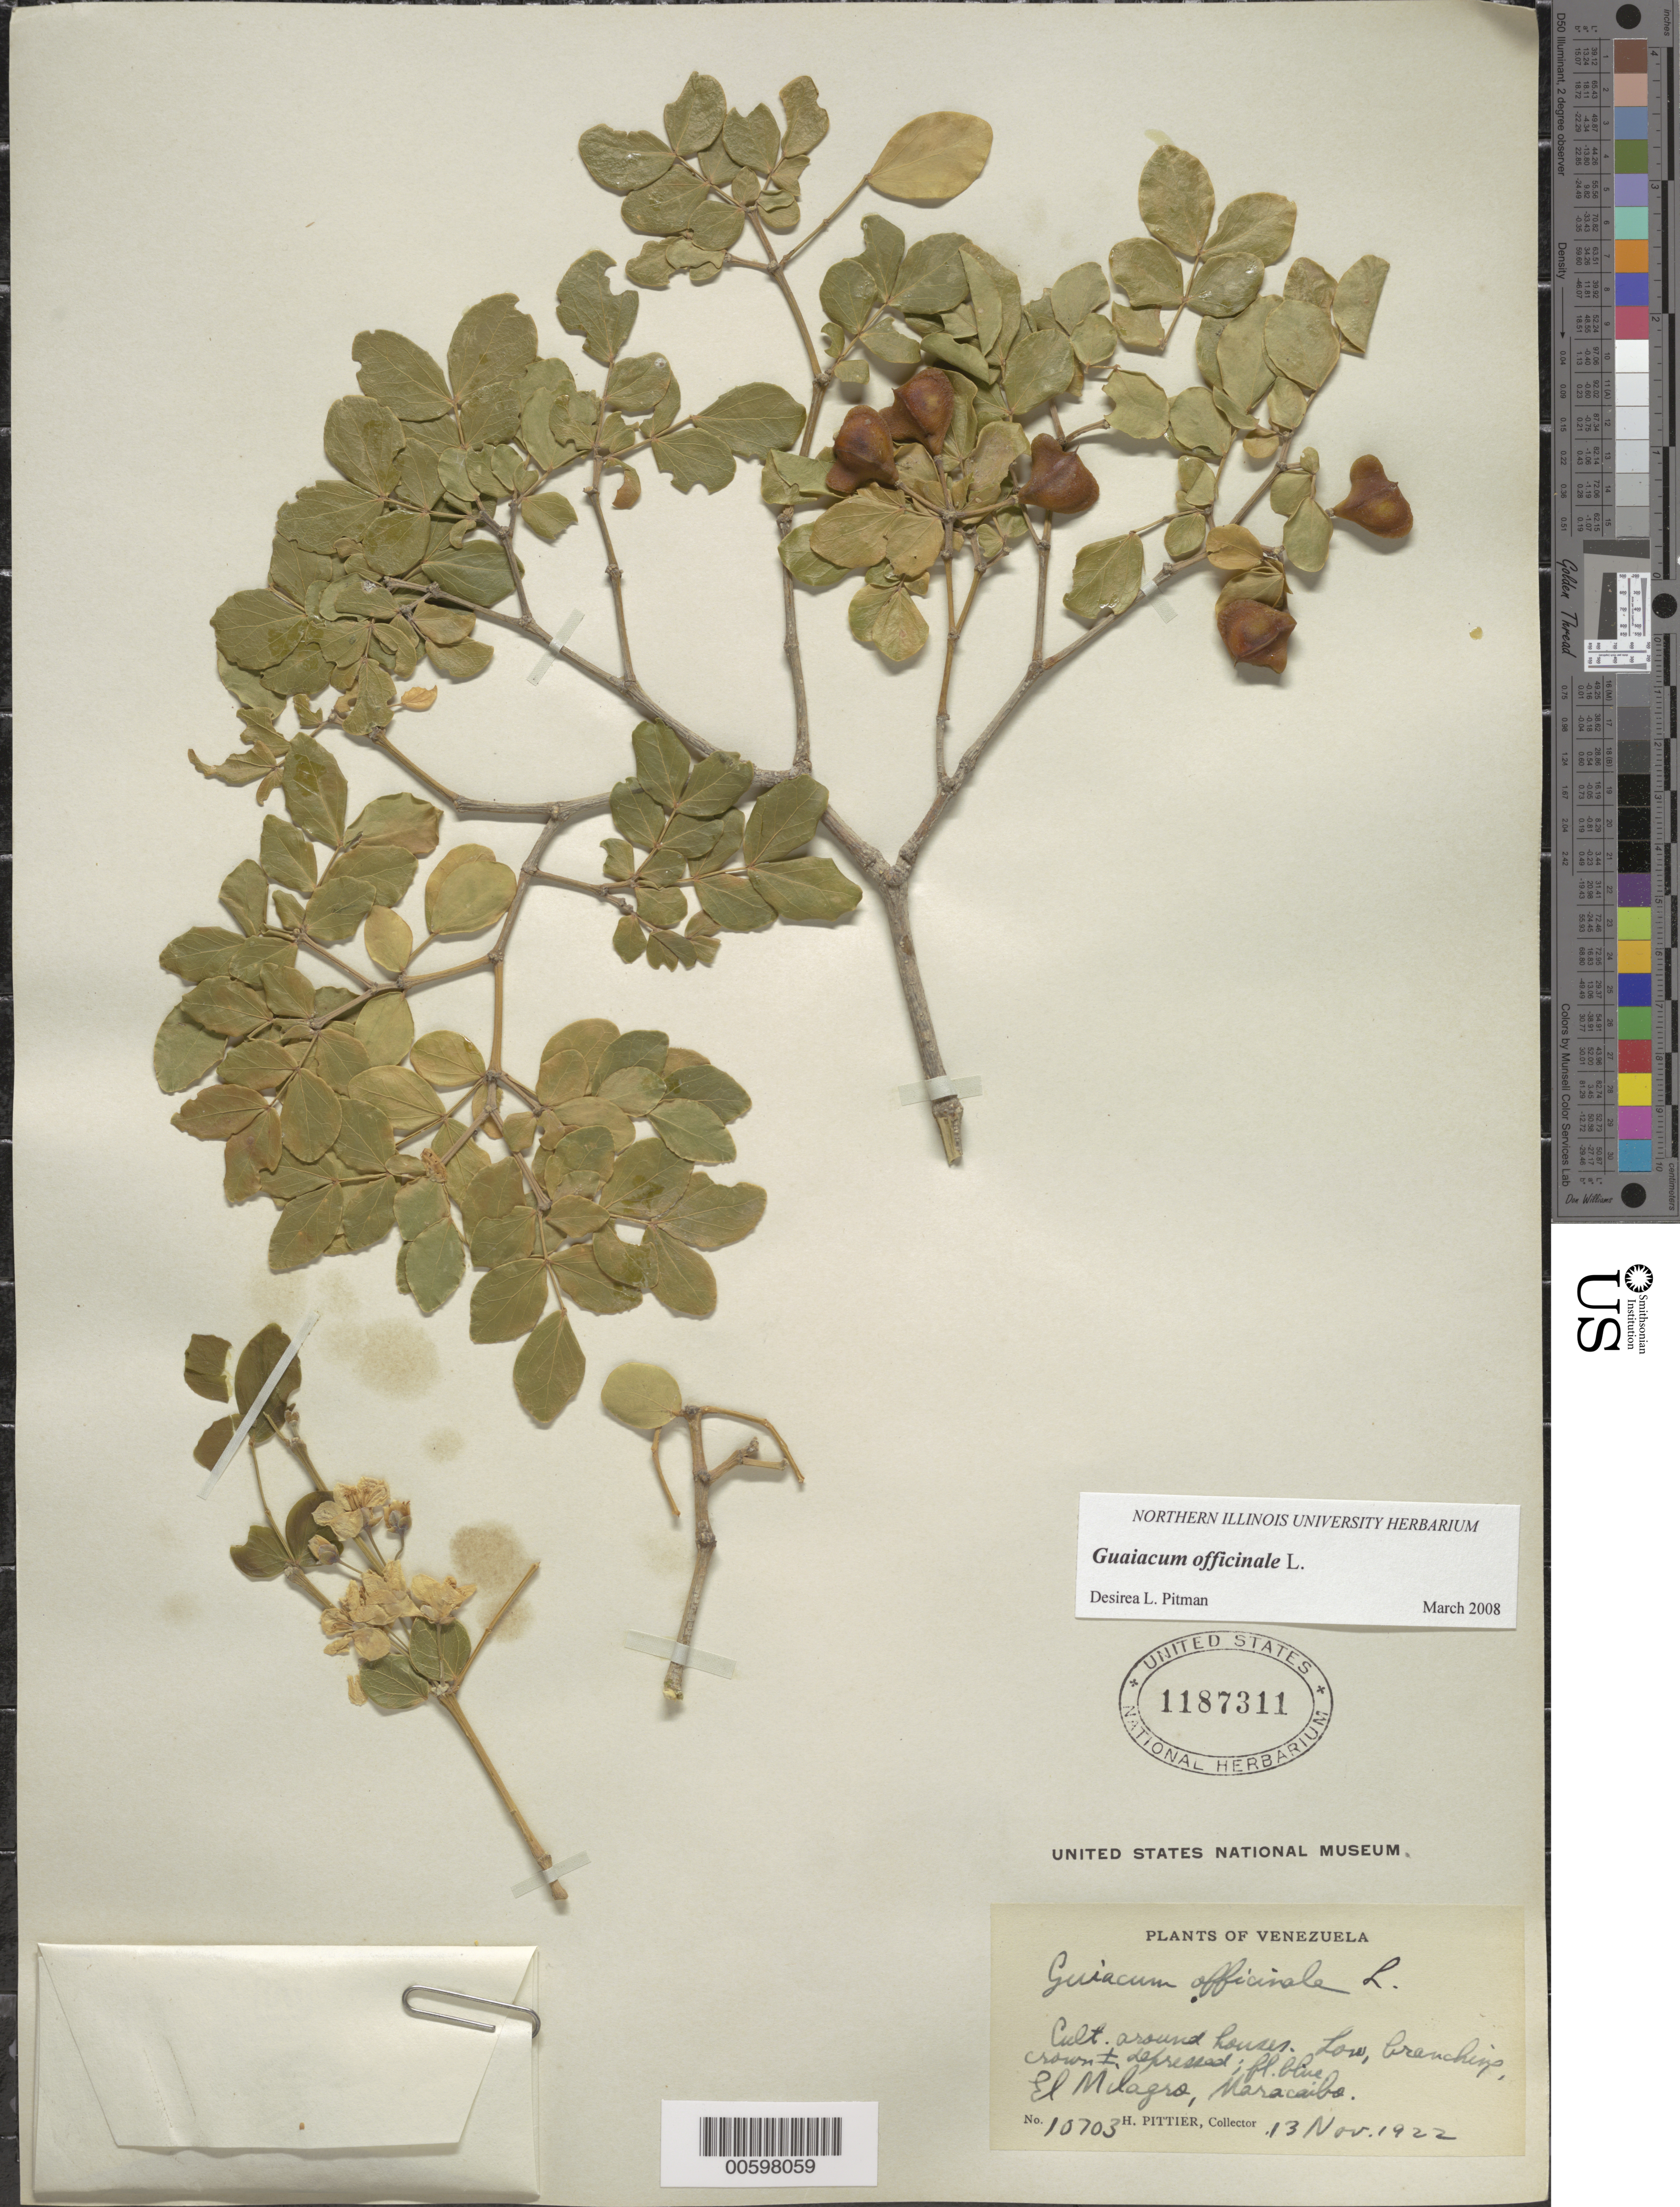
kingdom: Plantae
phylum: Tracheophyta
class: Magnoliopsida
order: Zygophyllales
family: Zygophyllaceae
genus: Guaiacum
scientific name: Guaiacum officinale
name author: L.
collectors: H. F. Pittier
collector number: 10703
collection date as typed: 13 Nov 1922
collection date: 1922-11-13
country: Venezuela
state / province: Monagas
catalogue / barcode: US 1187311